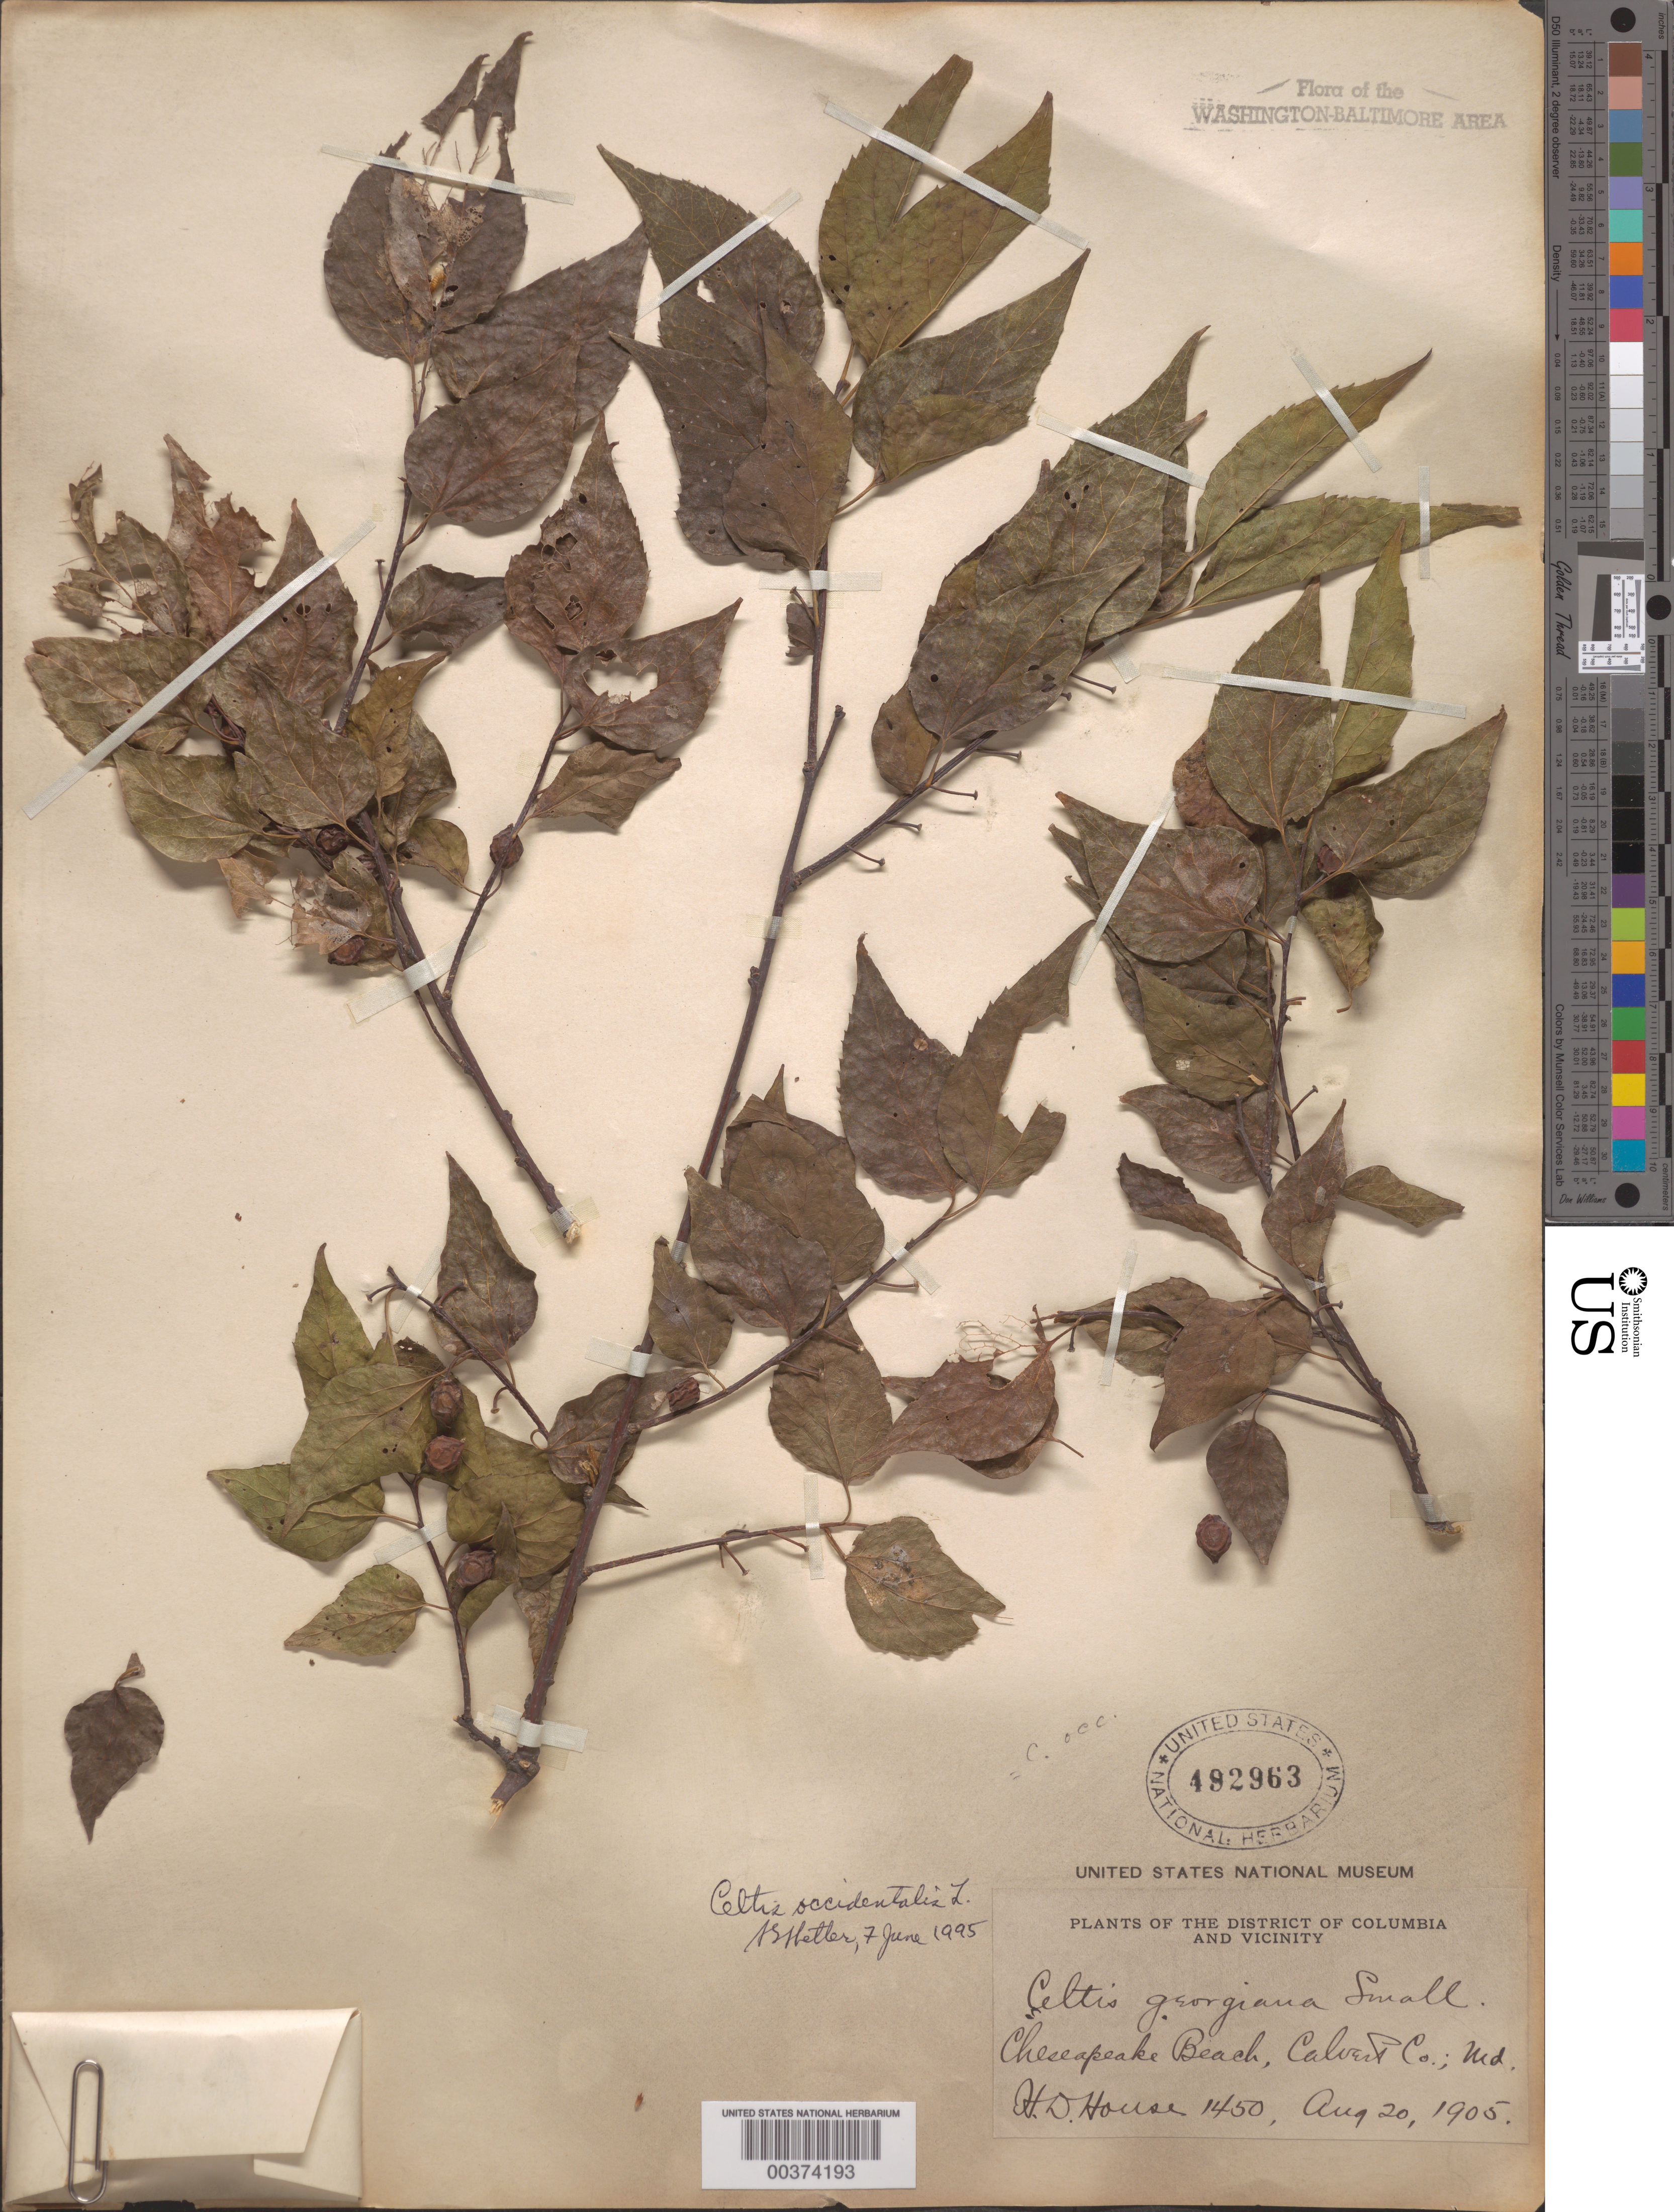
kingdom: Plantae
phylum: Tracheophyta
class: Magnoliopsida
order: Rosales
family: Cannabaceae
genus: Celtis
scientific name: Celtis occidentalis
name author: L.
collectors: H. D. House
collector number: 1450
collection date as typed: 20 Aug 1905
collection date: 1905-08-20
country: United States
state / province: Maryland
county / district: Calvert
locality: Chesapeake Beach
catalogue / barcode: US 492963